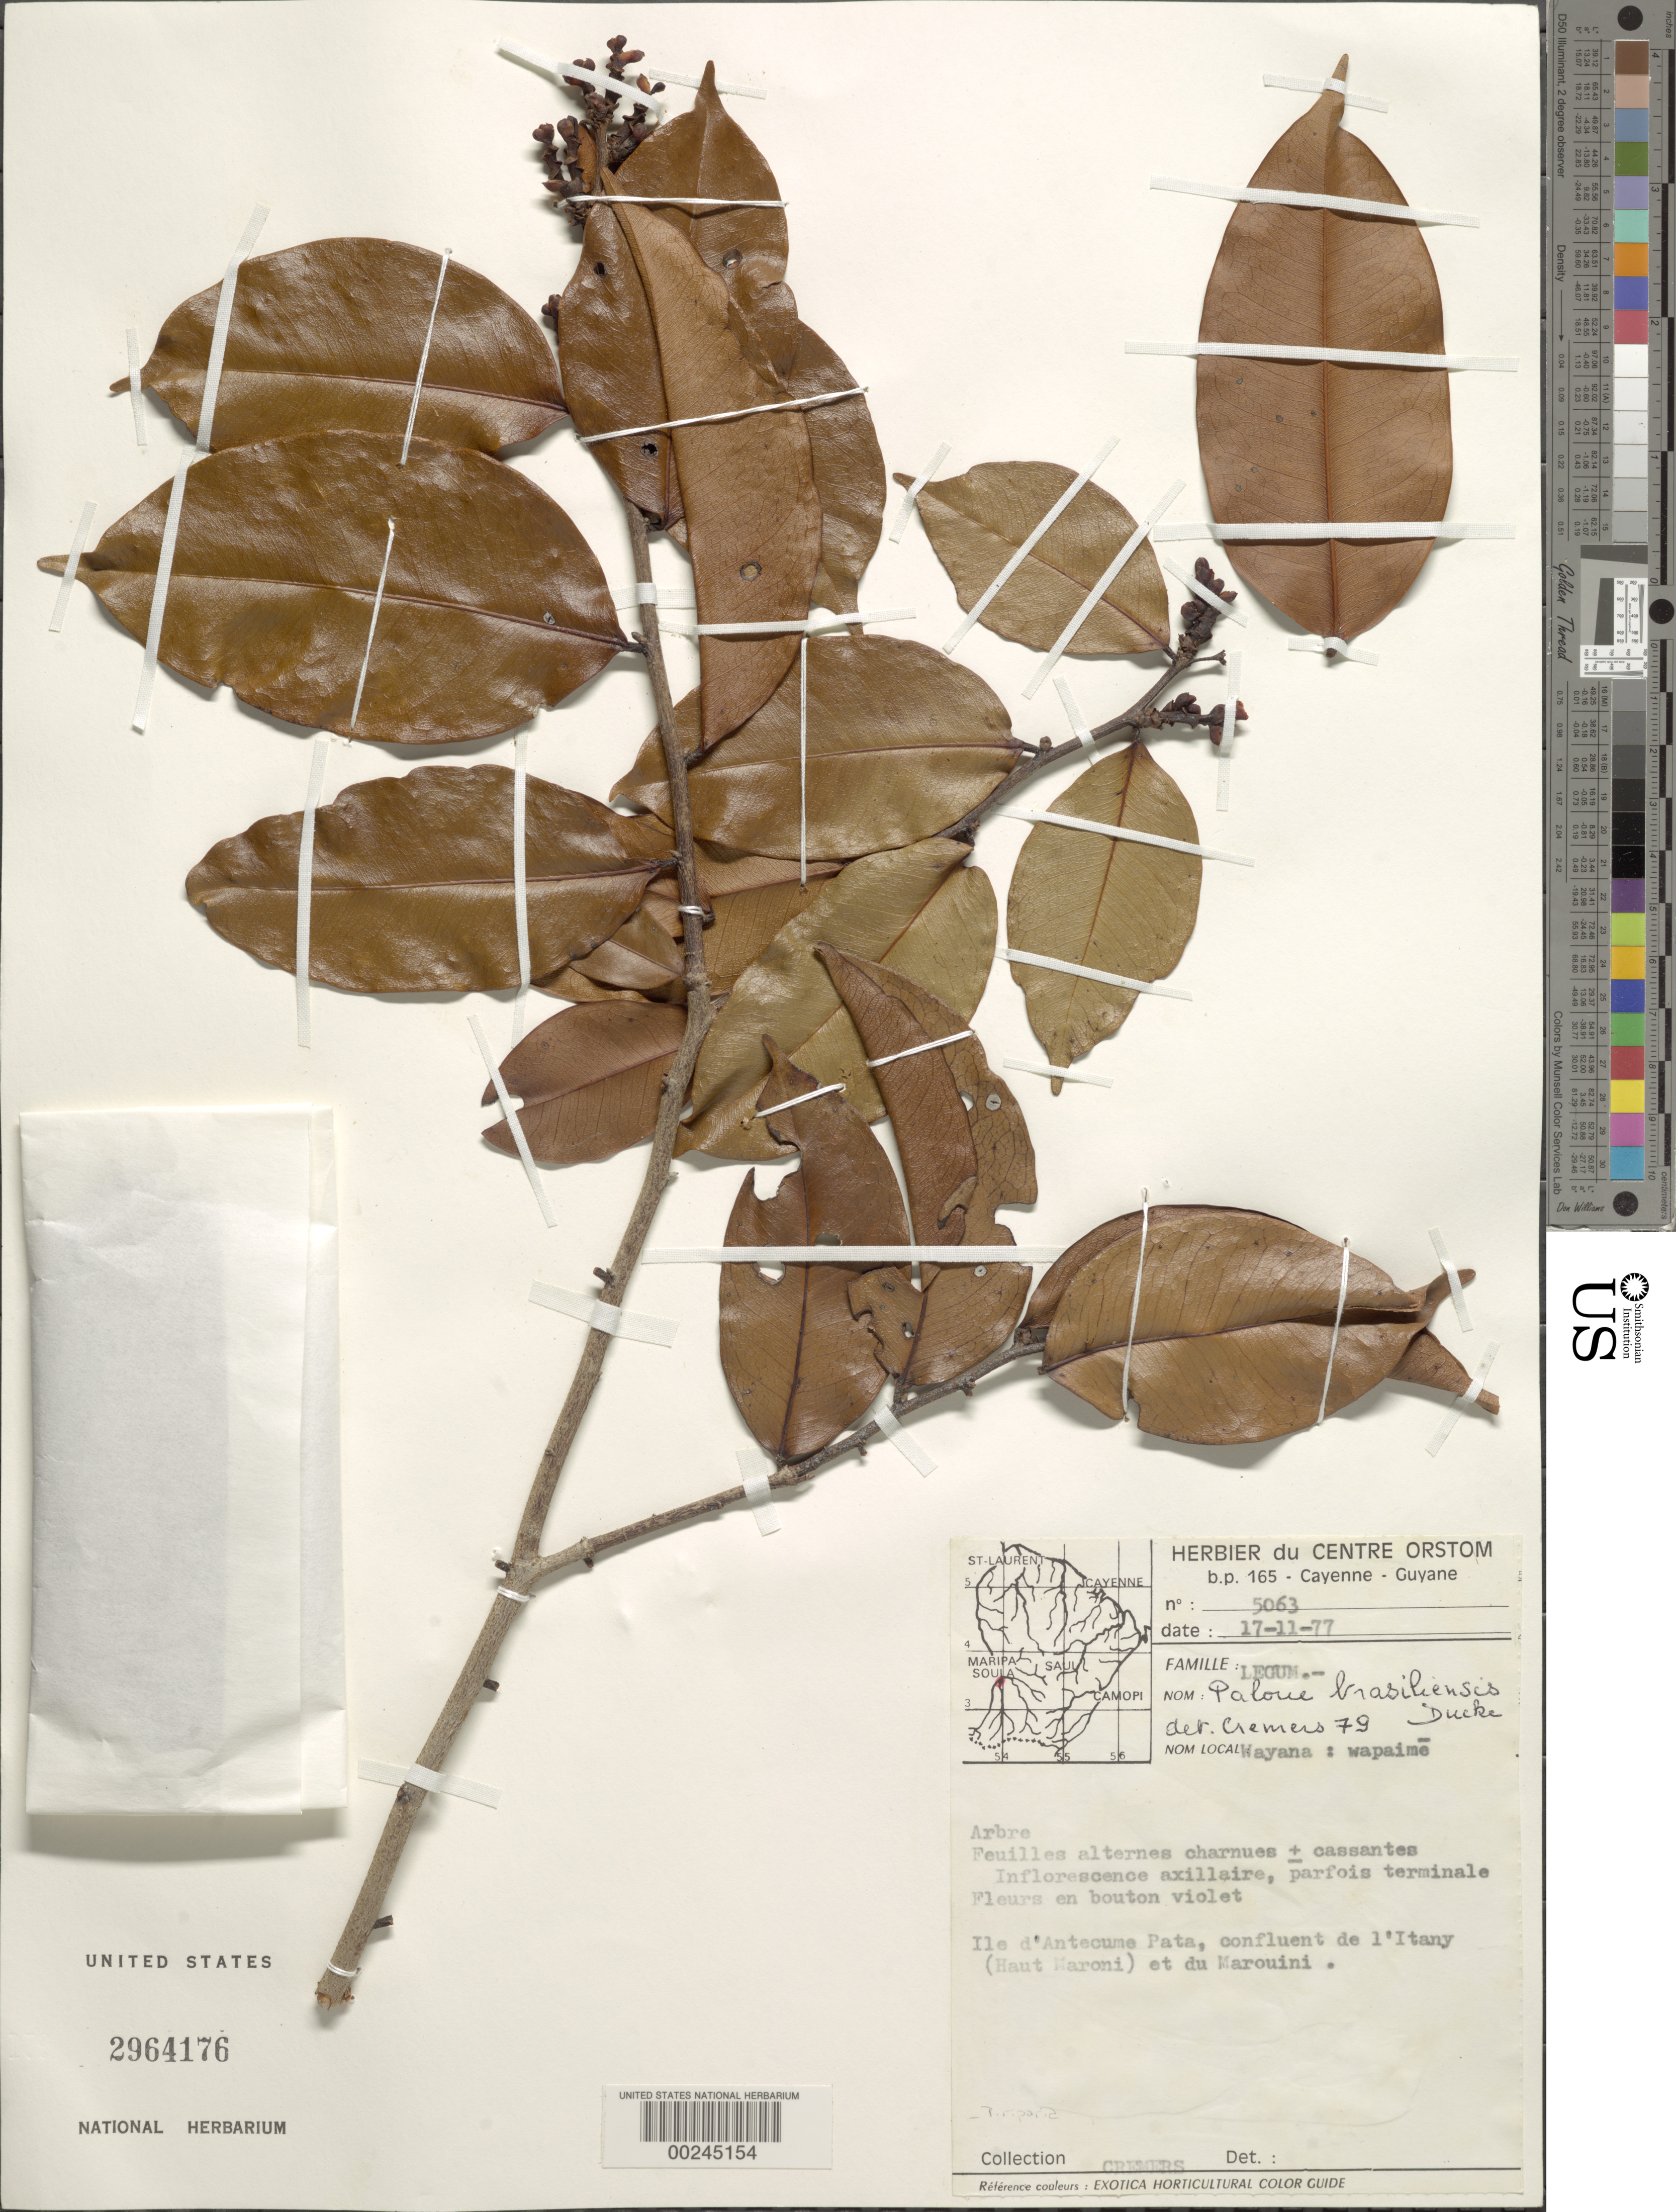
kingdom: Plantae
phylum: Tracheophyta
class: Magnoliopsida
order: Fabales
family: Fabaceae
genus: Paloue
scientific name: Paloue brasiliensis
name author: Ducke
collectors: G. Cremers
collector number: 5063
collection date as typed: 17 Nov 1977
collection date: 1977-11-17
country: French Guiana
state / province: Saint-Laurent-du-Maroni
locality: Ile d'antema pata, confluence of itany (haut maraoni) and the maronuini. [former arrondissement of inini.]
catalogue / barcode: US 2964176